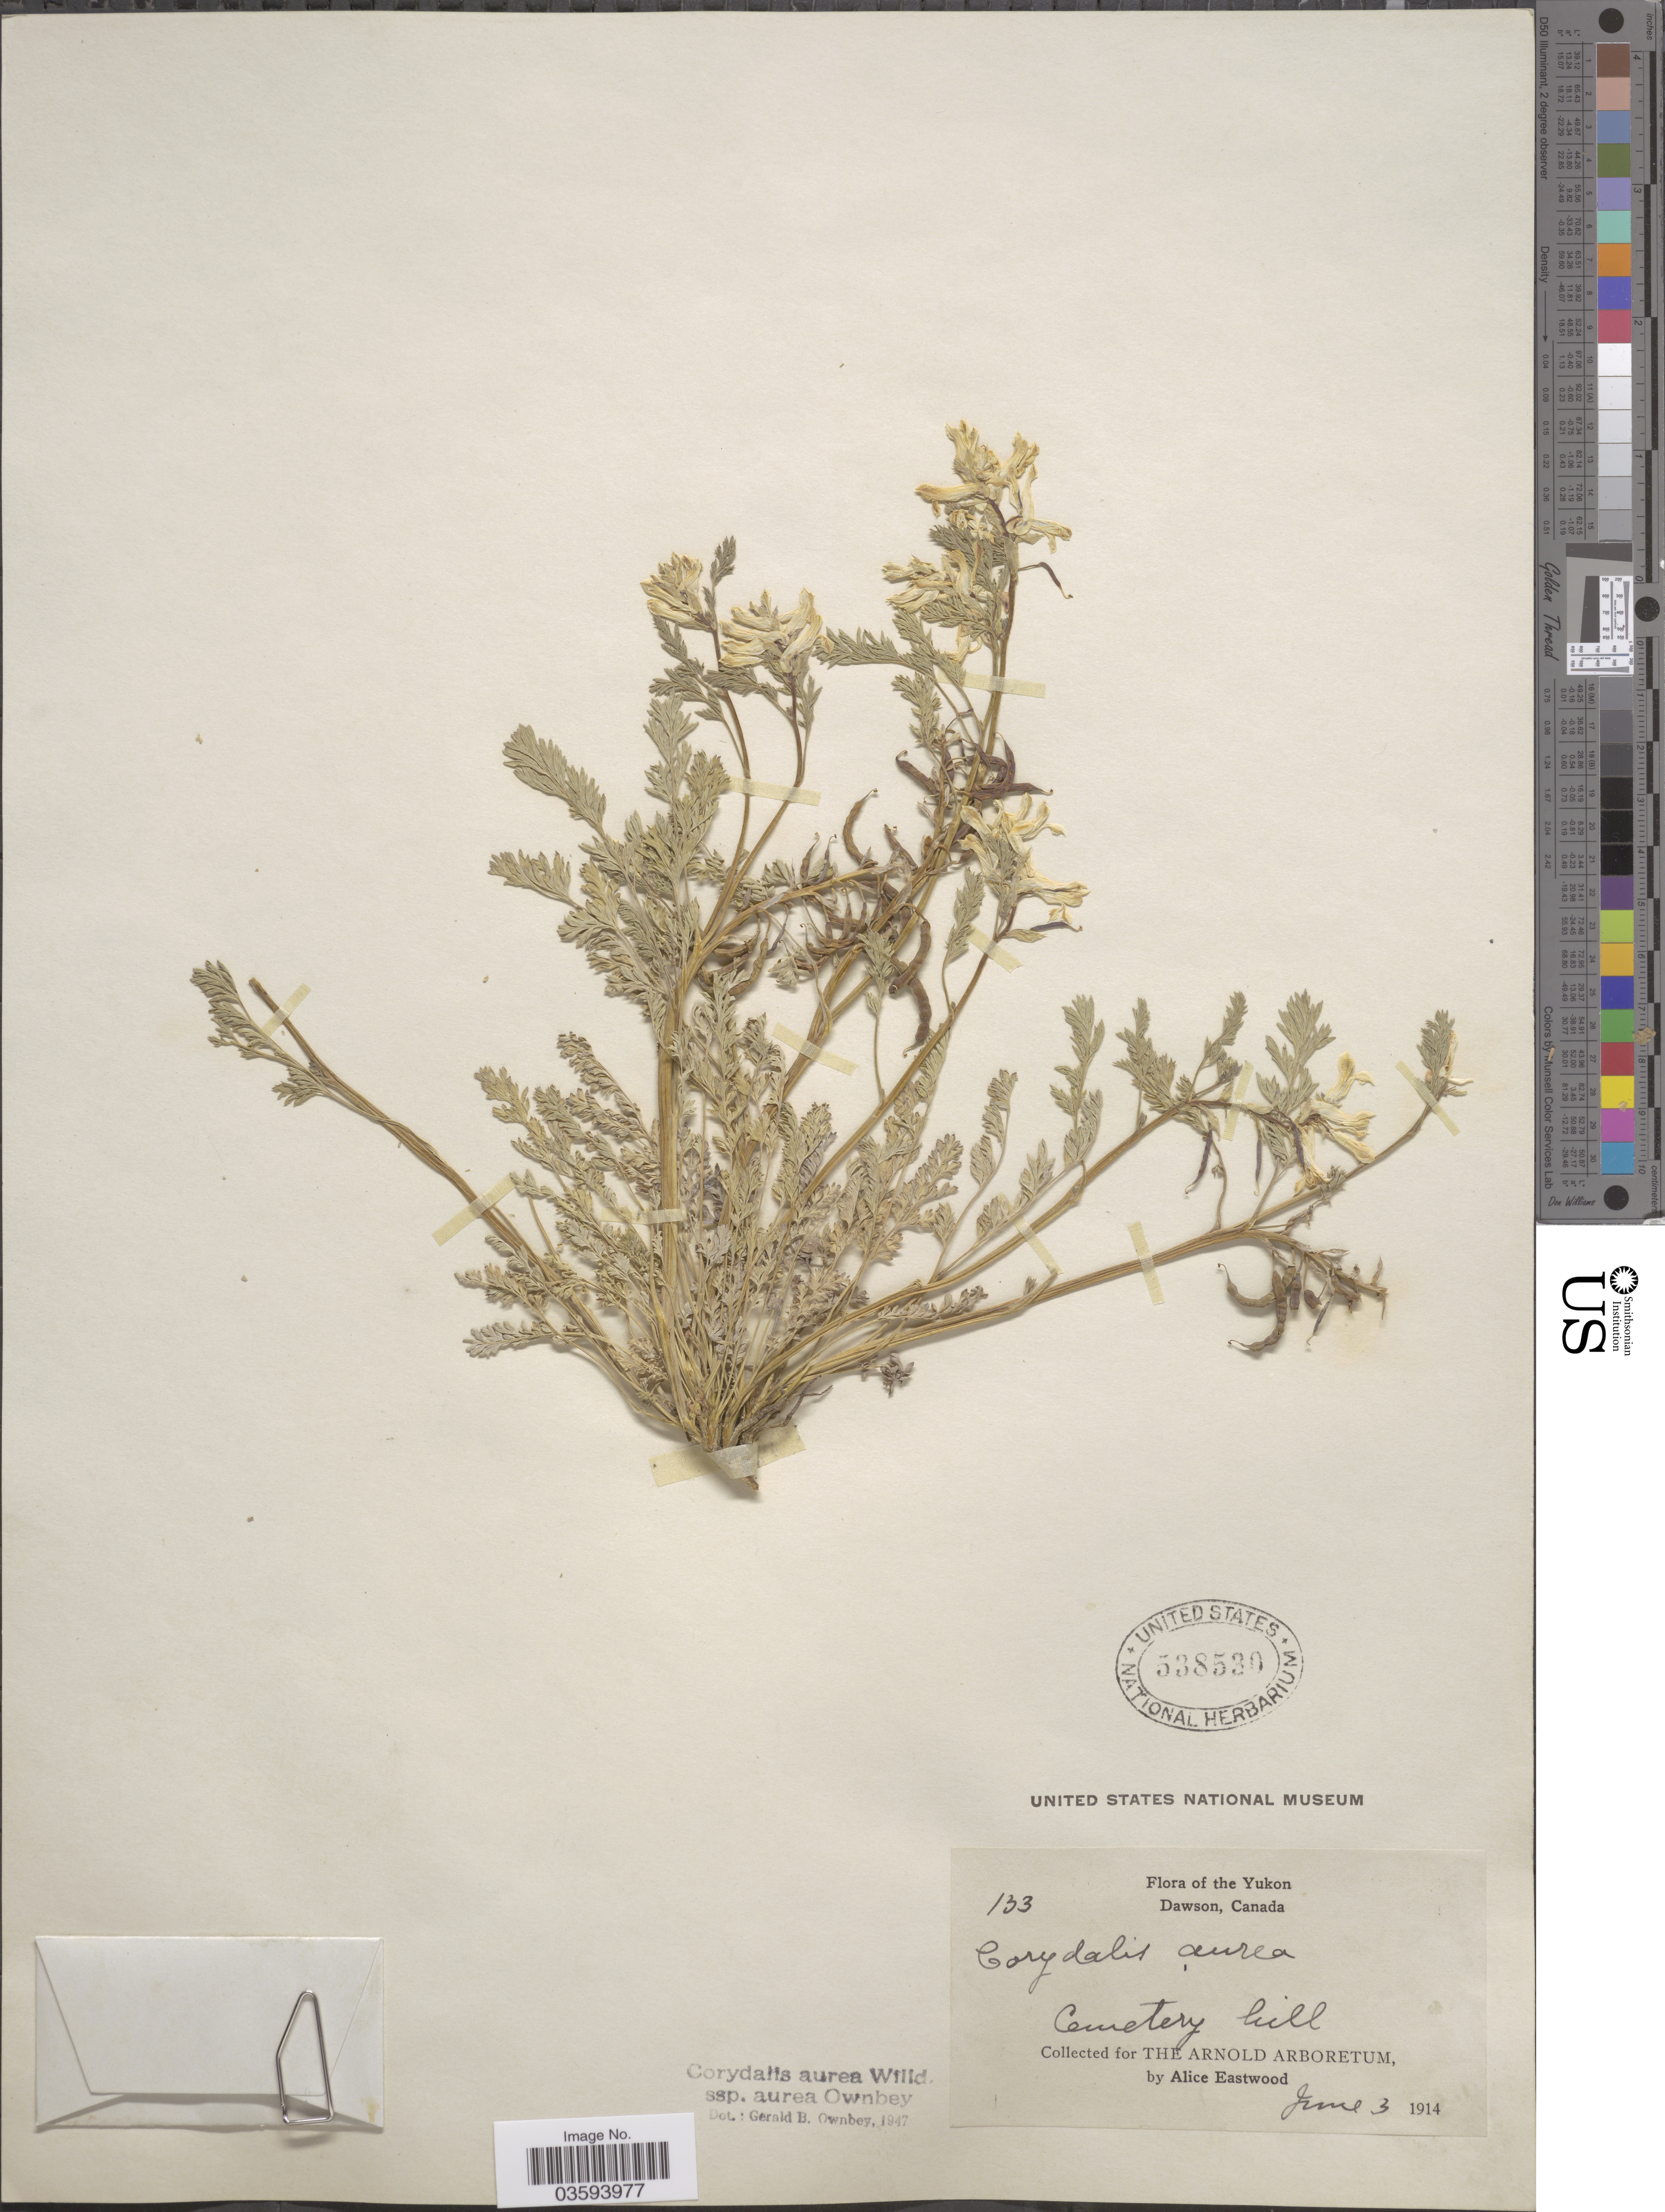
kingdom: Plantae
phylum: Tracheophyta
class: Magnoliopsida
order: Ranunculales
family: Papaveraceae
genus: Corydalis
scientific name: Corydalis aurea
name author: Willd.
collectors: A. Eastwood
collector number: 133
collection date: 1914-06-03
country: Canada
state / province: Yukon Territory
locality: The Yukon. Dawson. Cemetery hill.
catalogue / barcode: US 538530